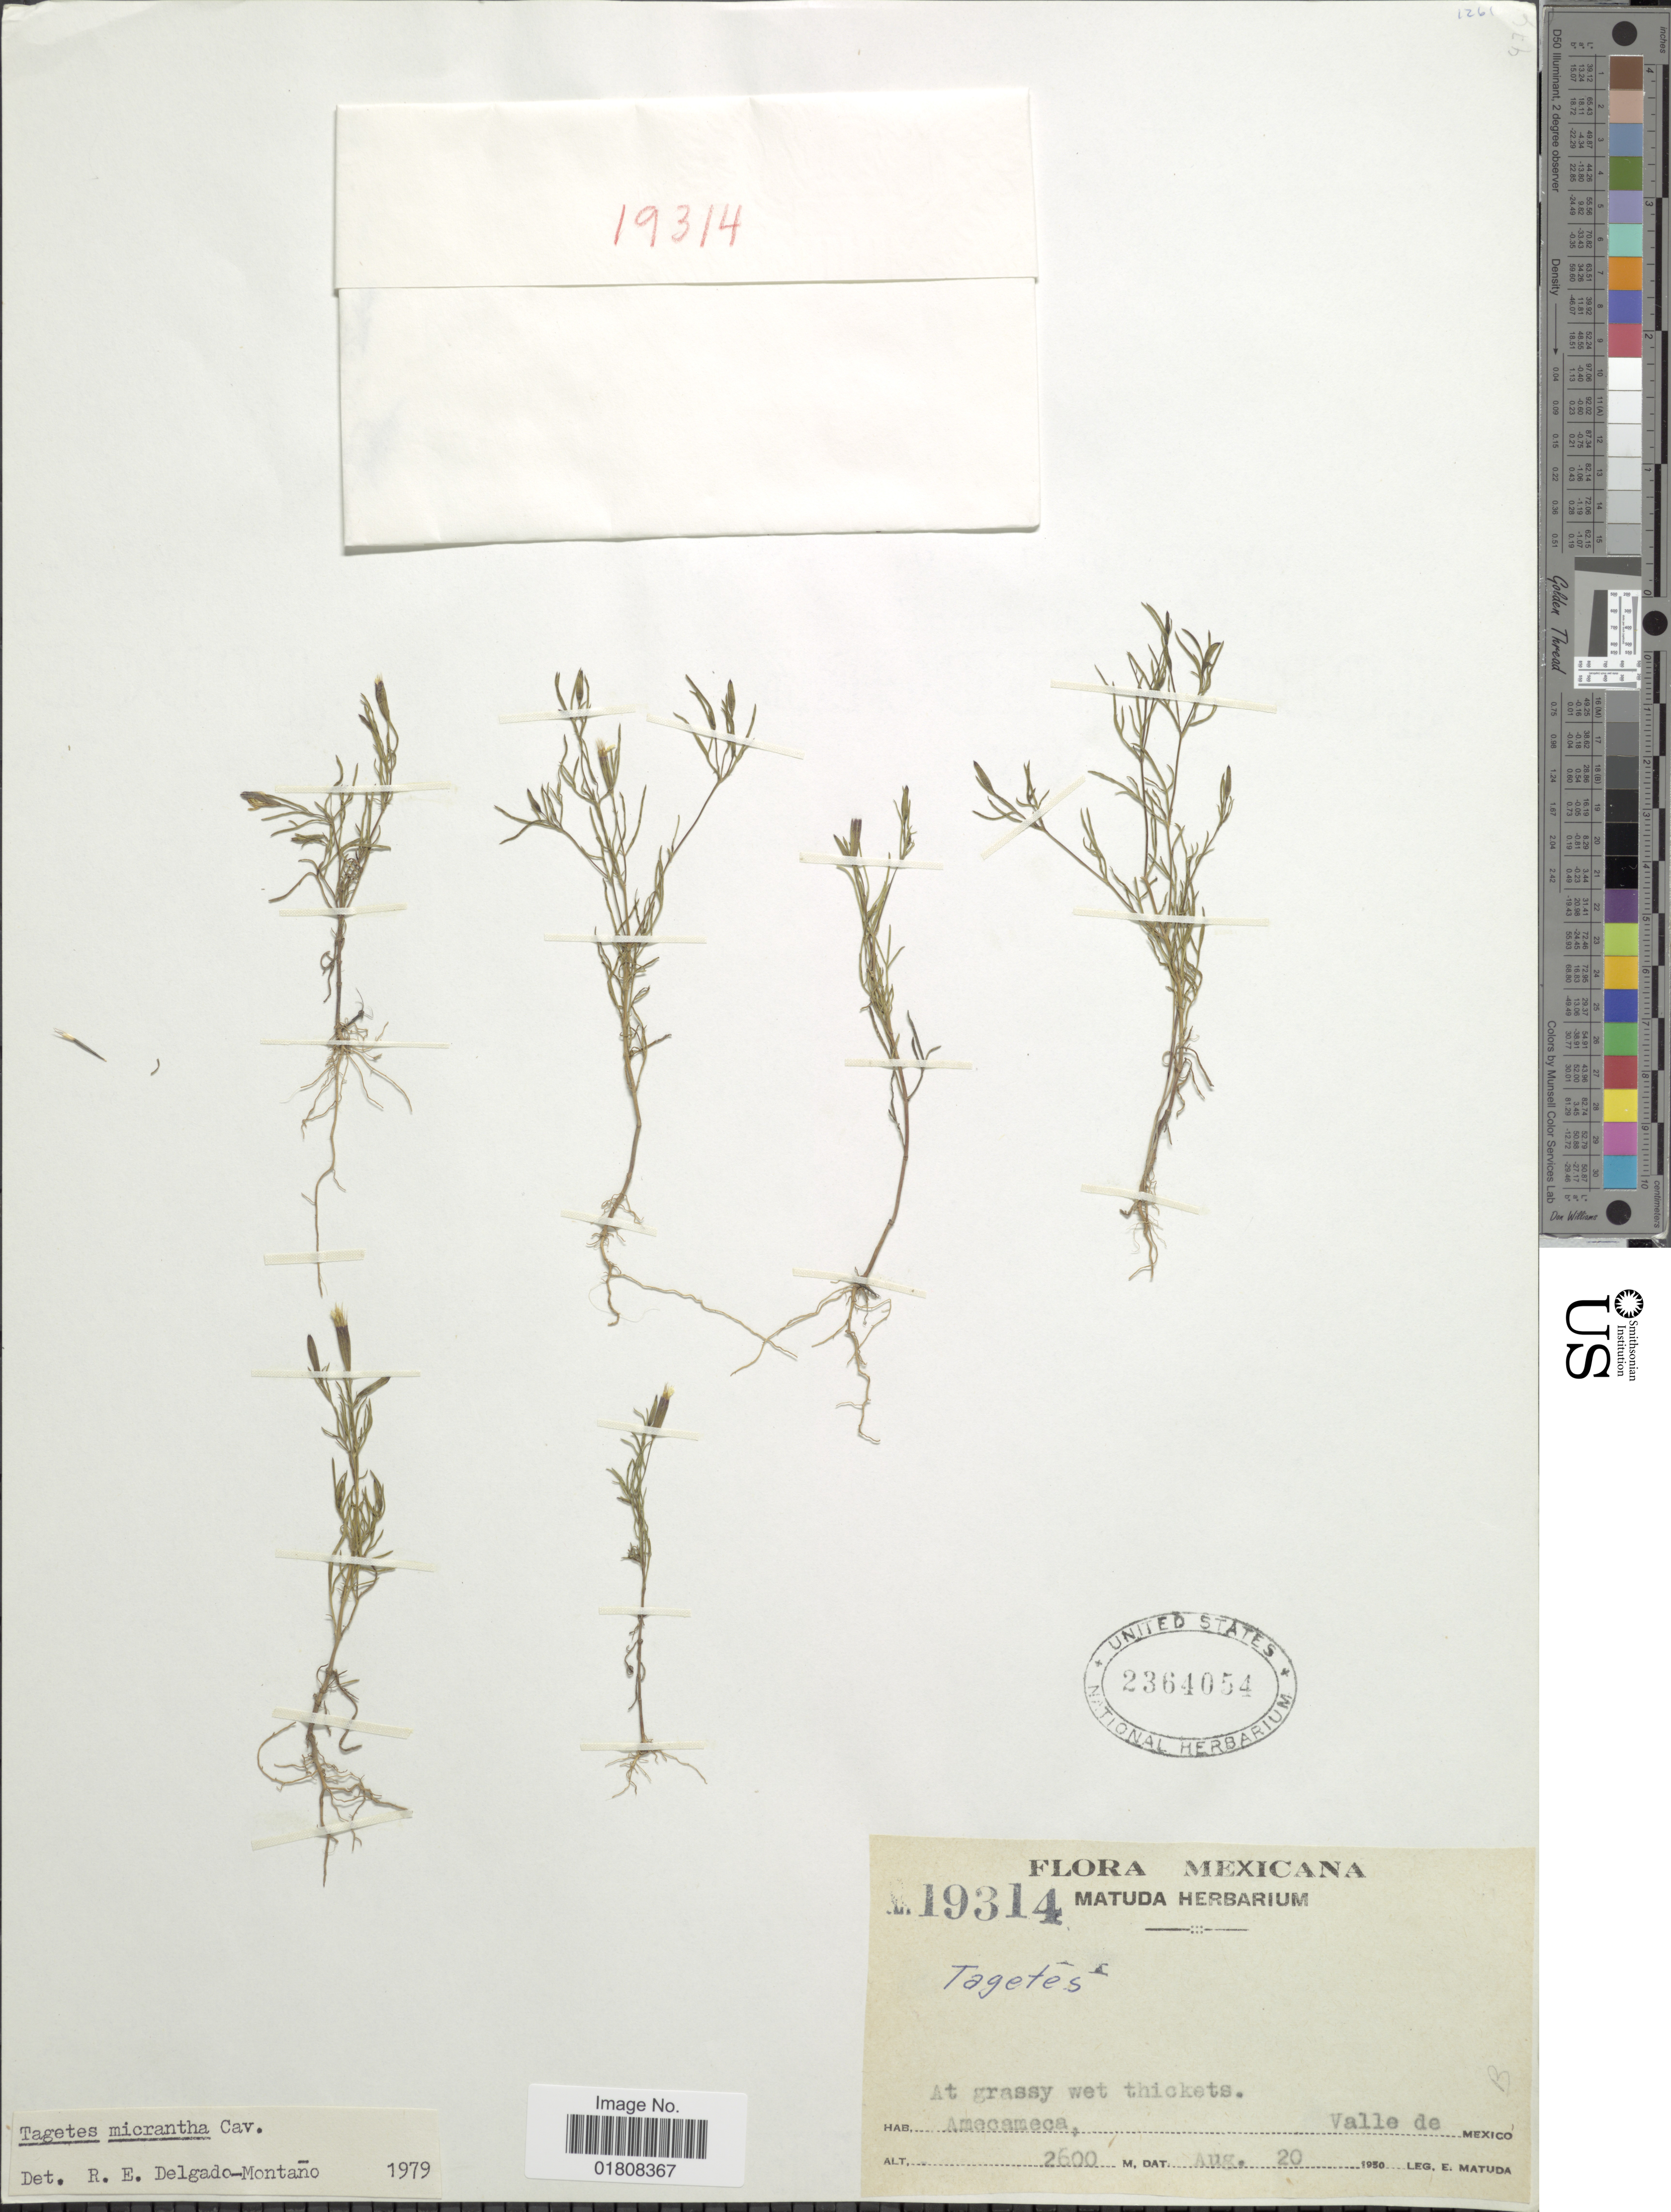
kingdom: Plantae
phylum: Tracheophyta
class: Magnoliopsida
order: Asterales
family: Asteraceae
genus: Tagetes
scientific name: Tagetes micrantha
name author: Cav.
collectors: E. Matuda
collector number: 19314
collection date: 1950-08-20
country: Mexico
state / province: México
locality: Amecameca, Valle de Mexico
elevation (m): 2600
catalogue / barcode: US 2364054